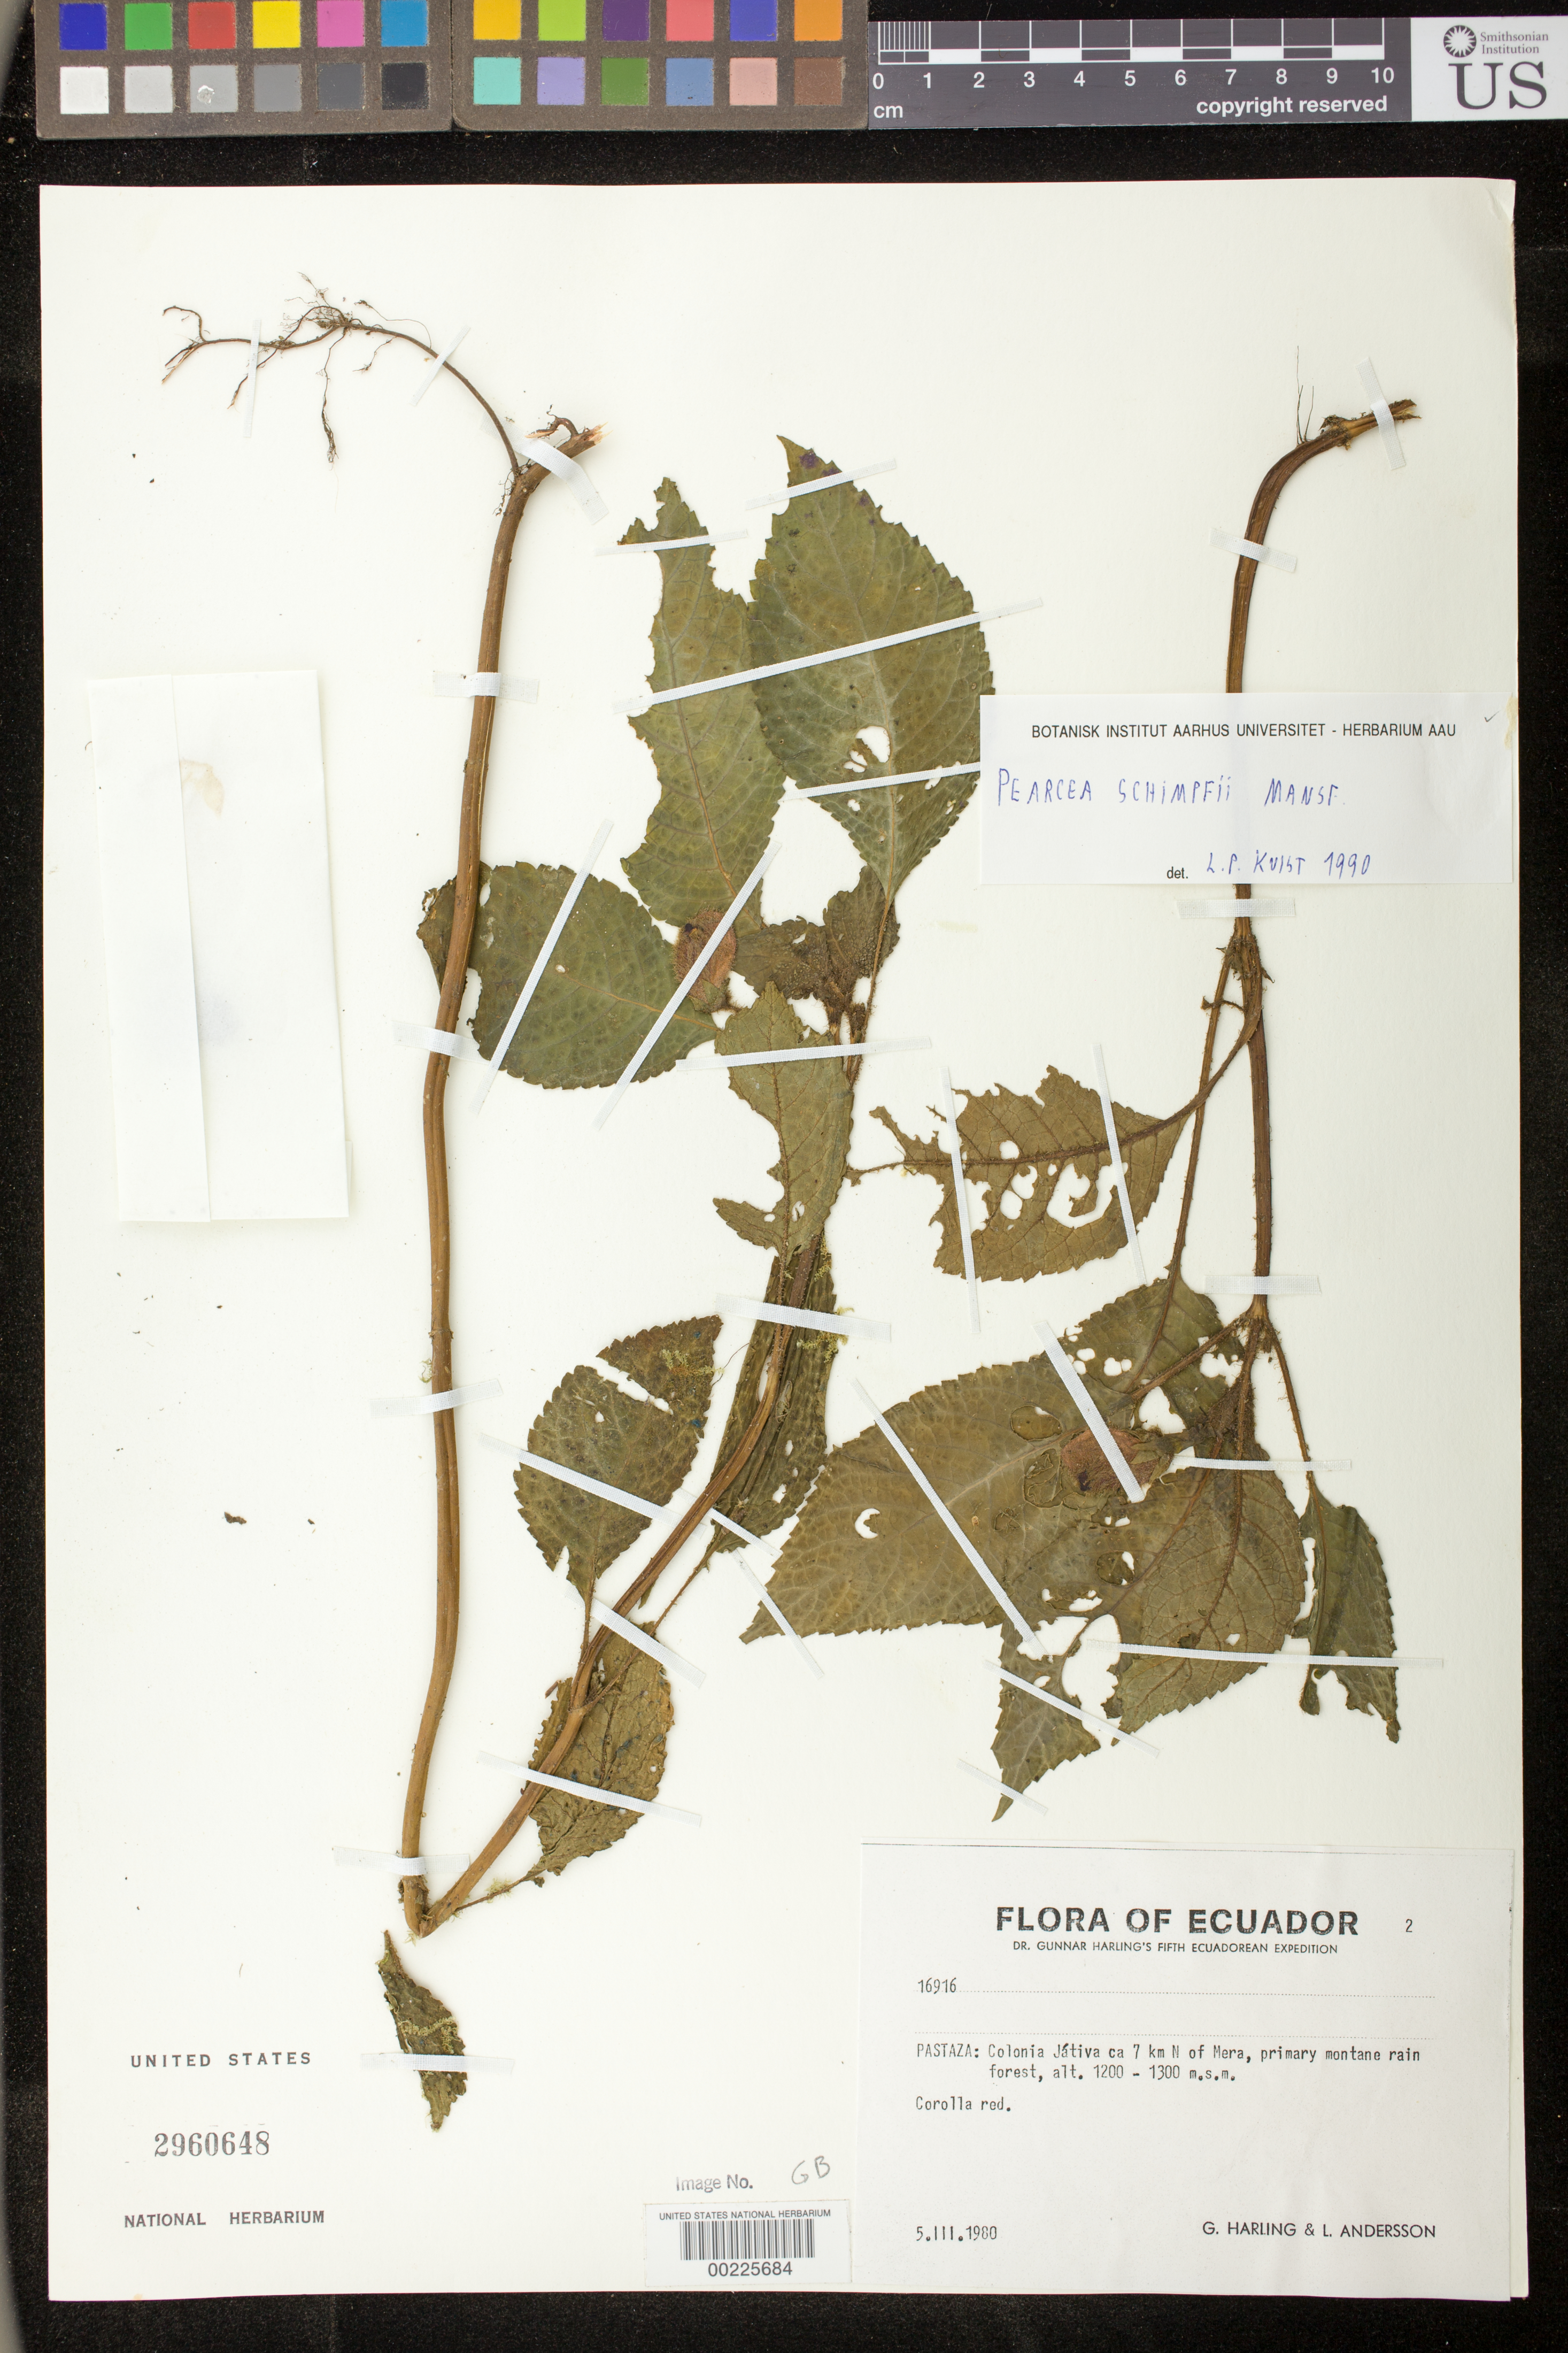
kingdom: Plantae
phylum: Tracheophyta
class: Magnoliopsida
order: Lamiales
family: Gesneriaceae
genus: Pearcea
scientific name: Pearcea schimpfii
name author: Mansf.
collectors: G. Harling & L. Andersson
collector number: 16916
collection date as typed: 05 Mar 1980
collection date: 1980-03-05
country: Ecuador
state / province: Pastaza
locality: Colonia Jativa about 7 km N of Mera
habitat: Primary montane rain forest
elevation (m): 1200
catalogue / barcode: US 2960648